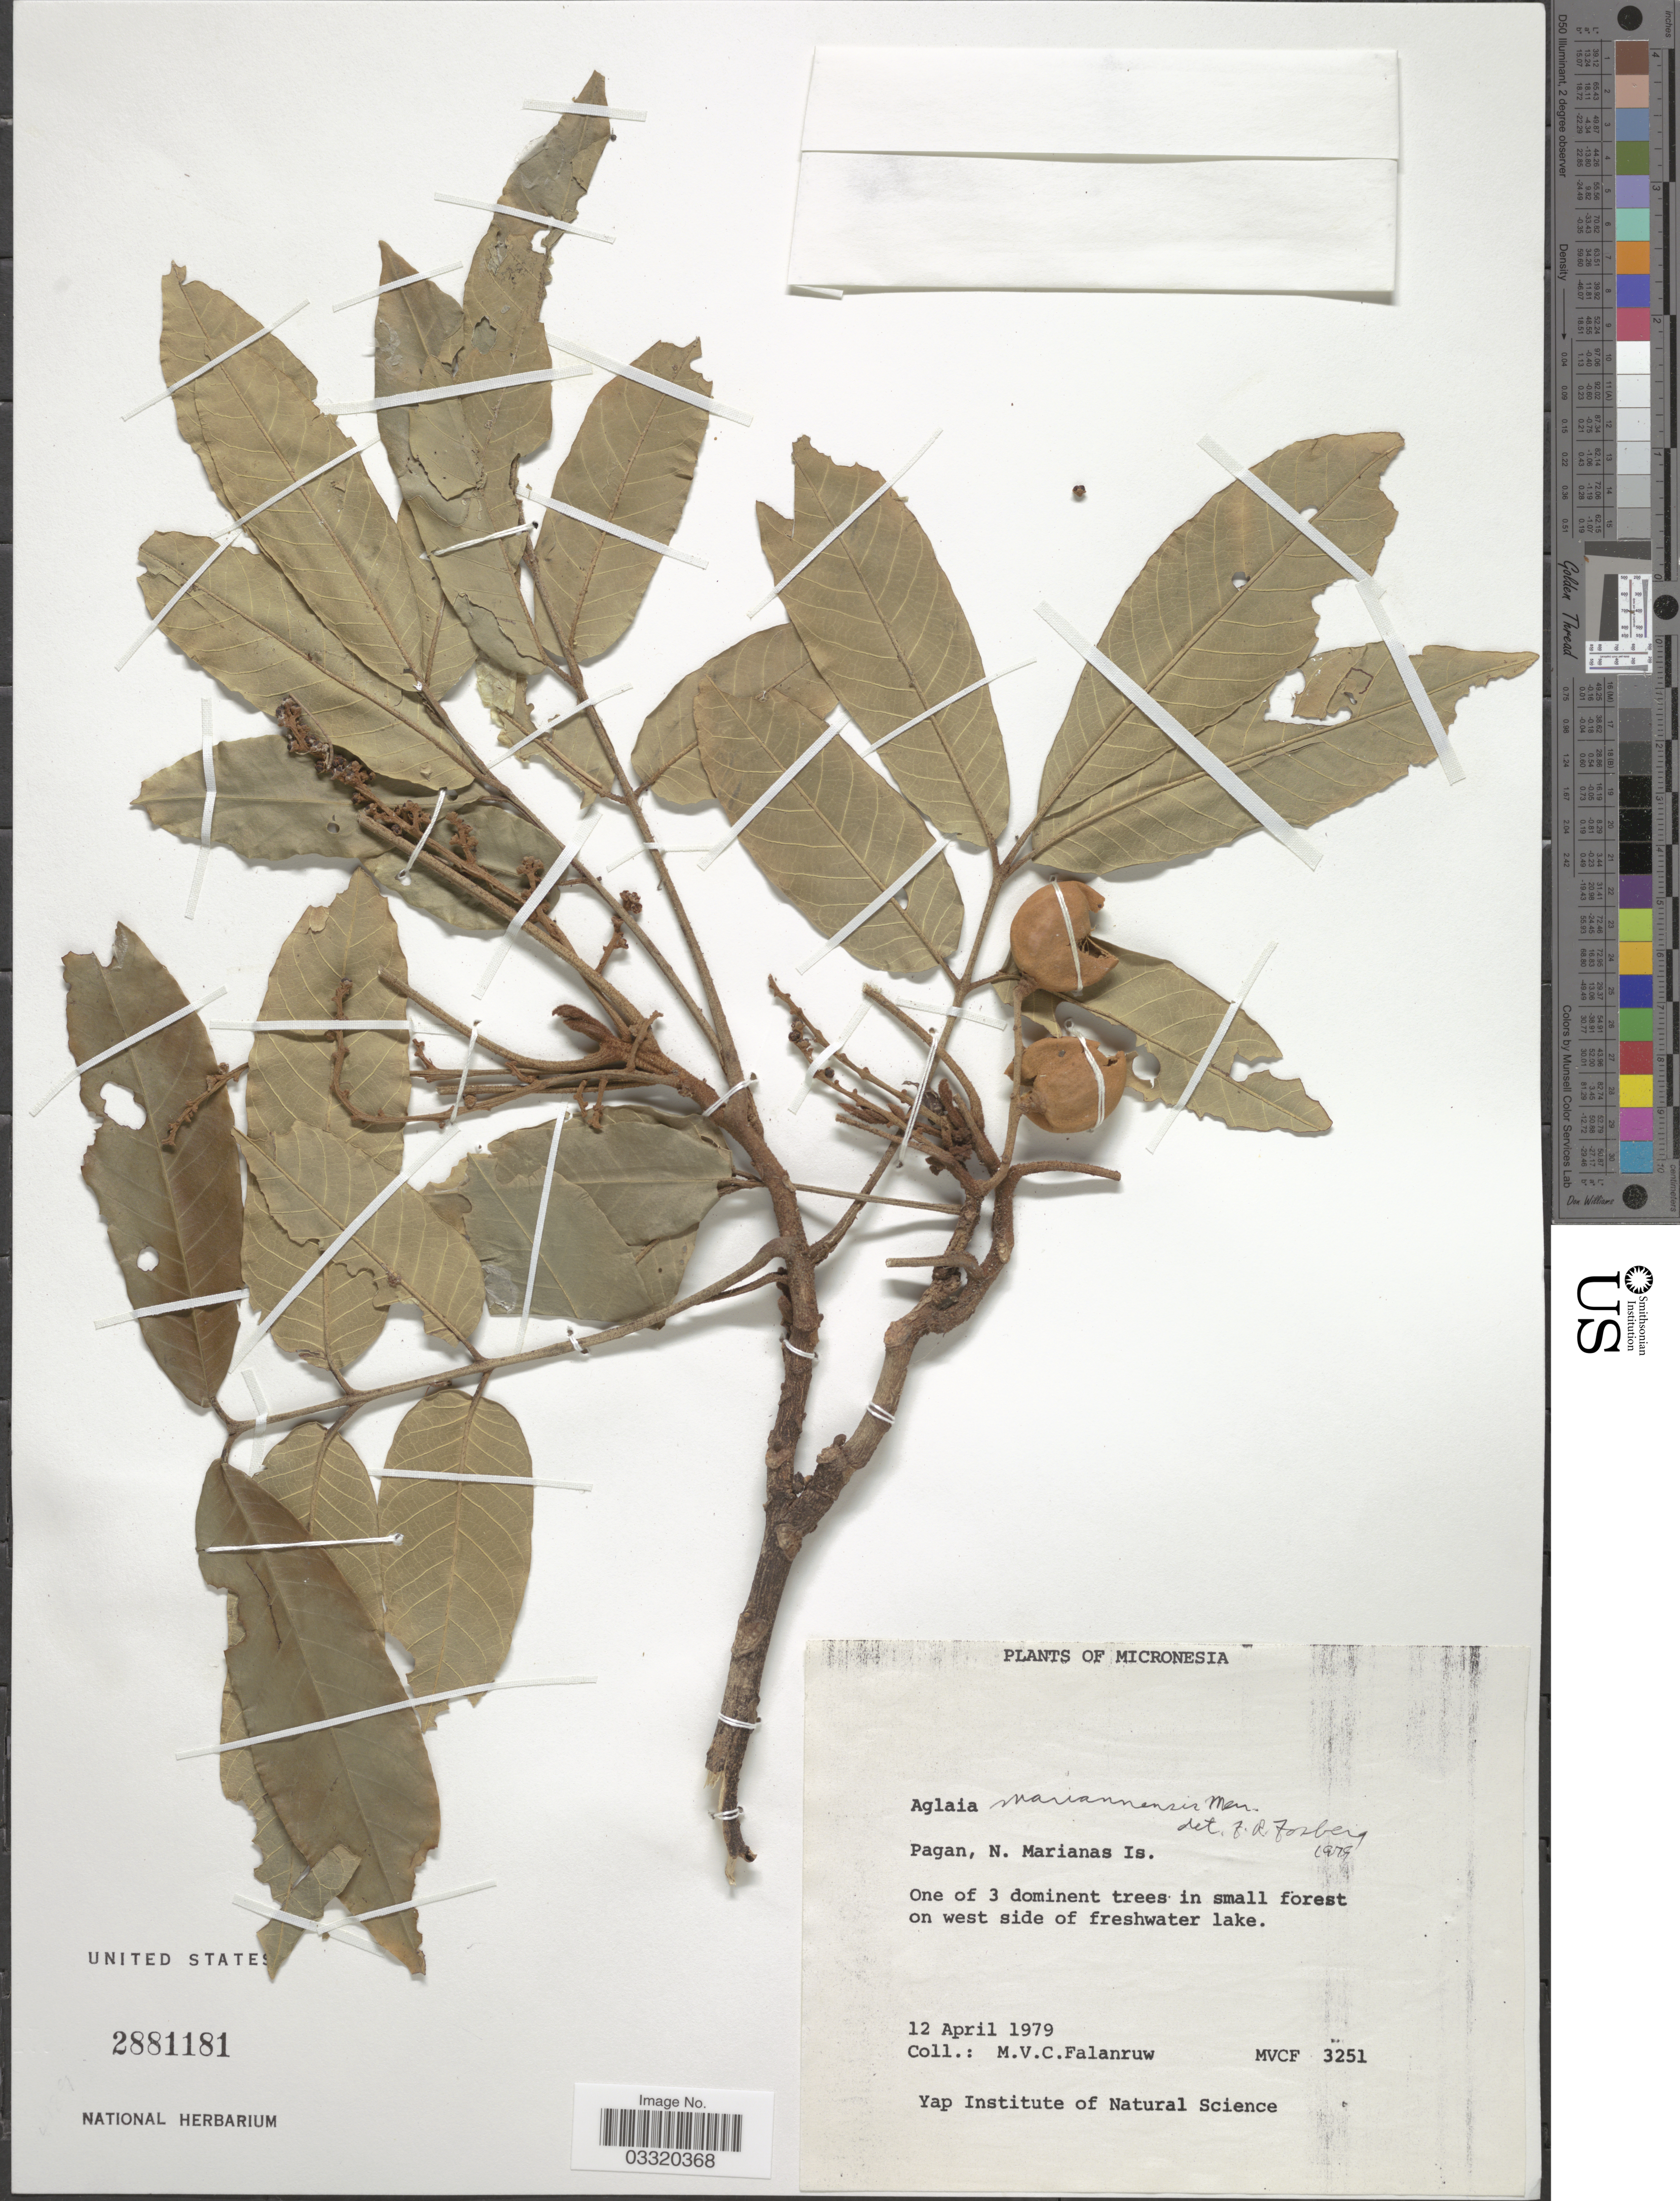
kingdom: Plantae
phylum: Tracheophyta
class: Magnoliopsida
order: Sapindales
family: Meliaceae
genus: Aglaia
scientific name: Aglaia mariannensis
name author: Merr.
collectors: M. V. Falanruw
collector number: MVCF 3251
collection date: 1979-04-12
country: Northern Mariana Islands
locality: Micronesia. Pagan, N. Marianas Is. On west side of freshwater lake.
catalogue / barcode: US 2881181